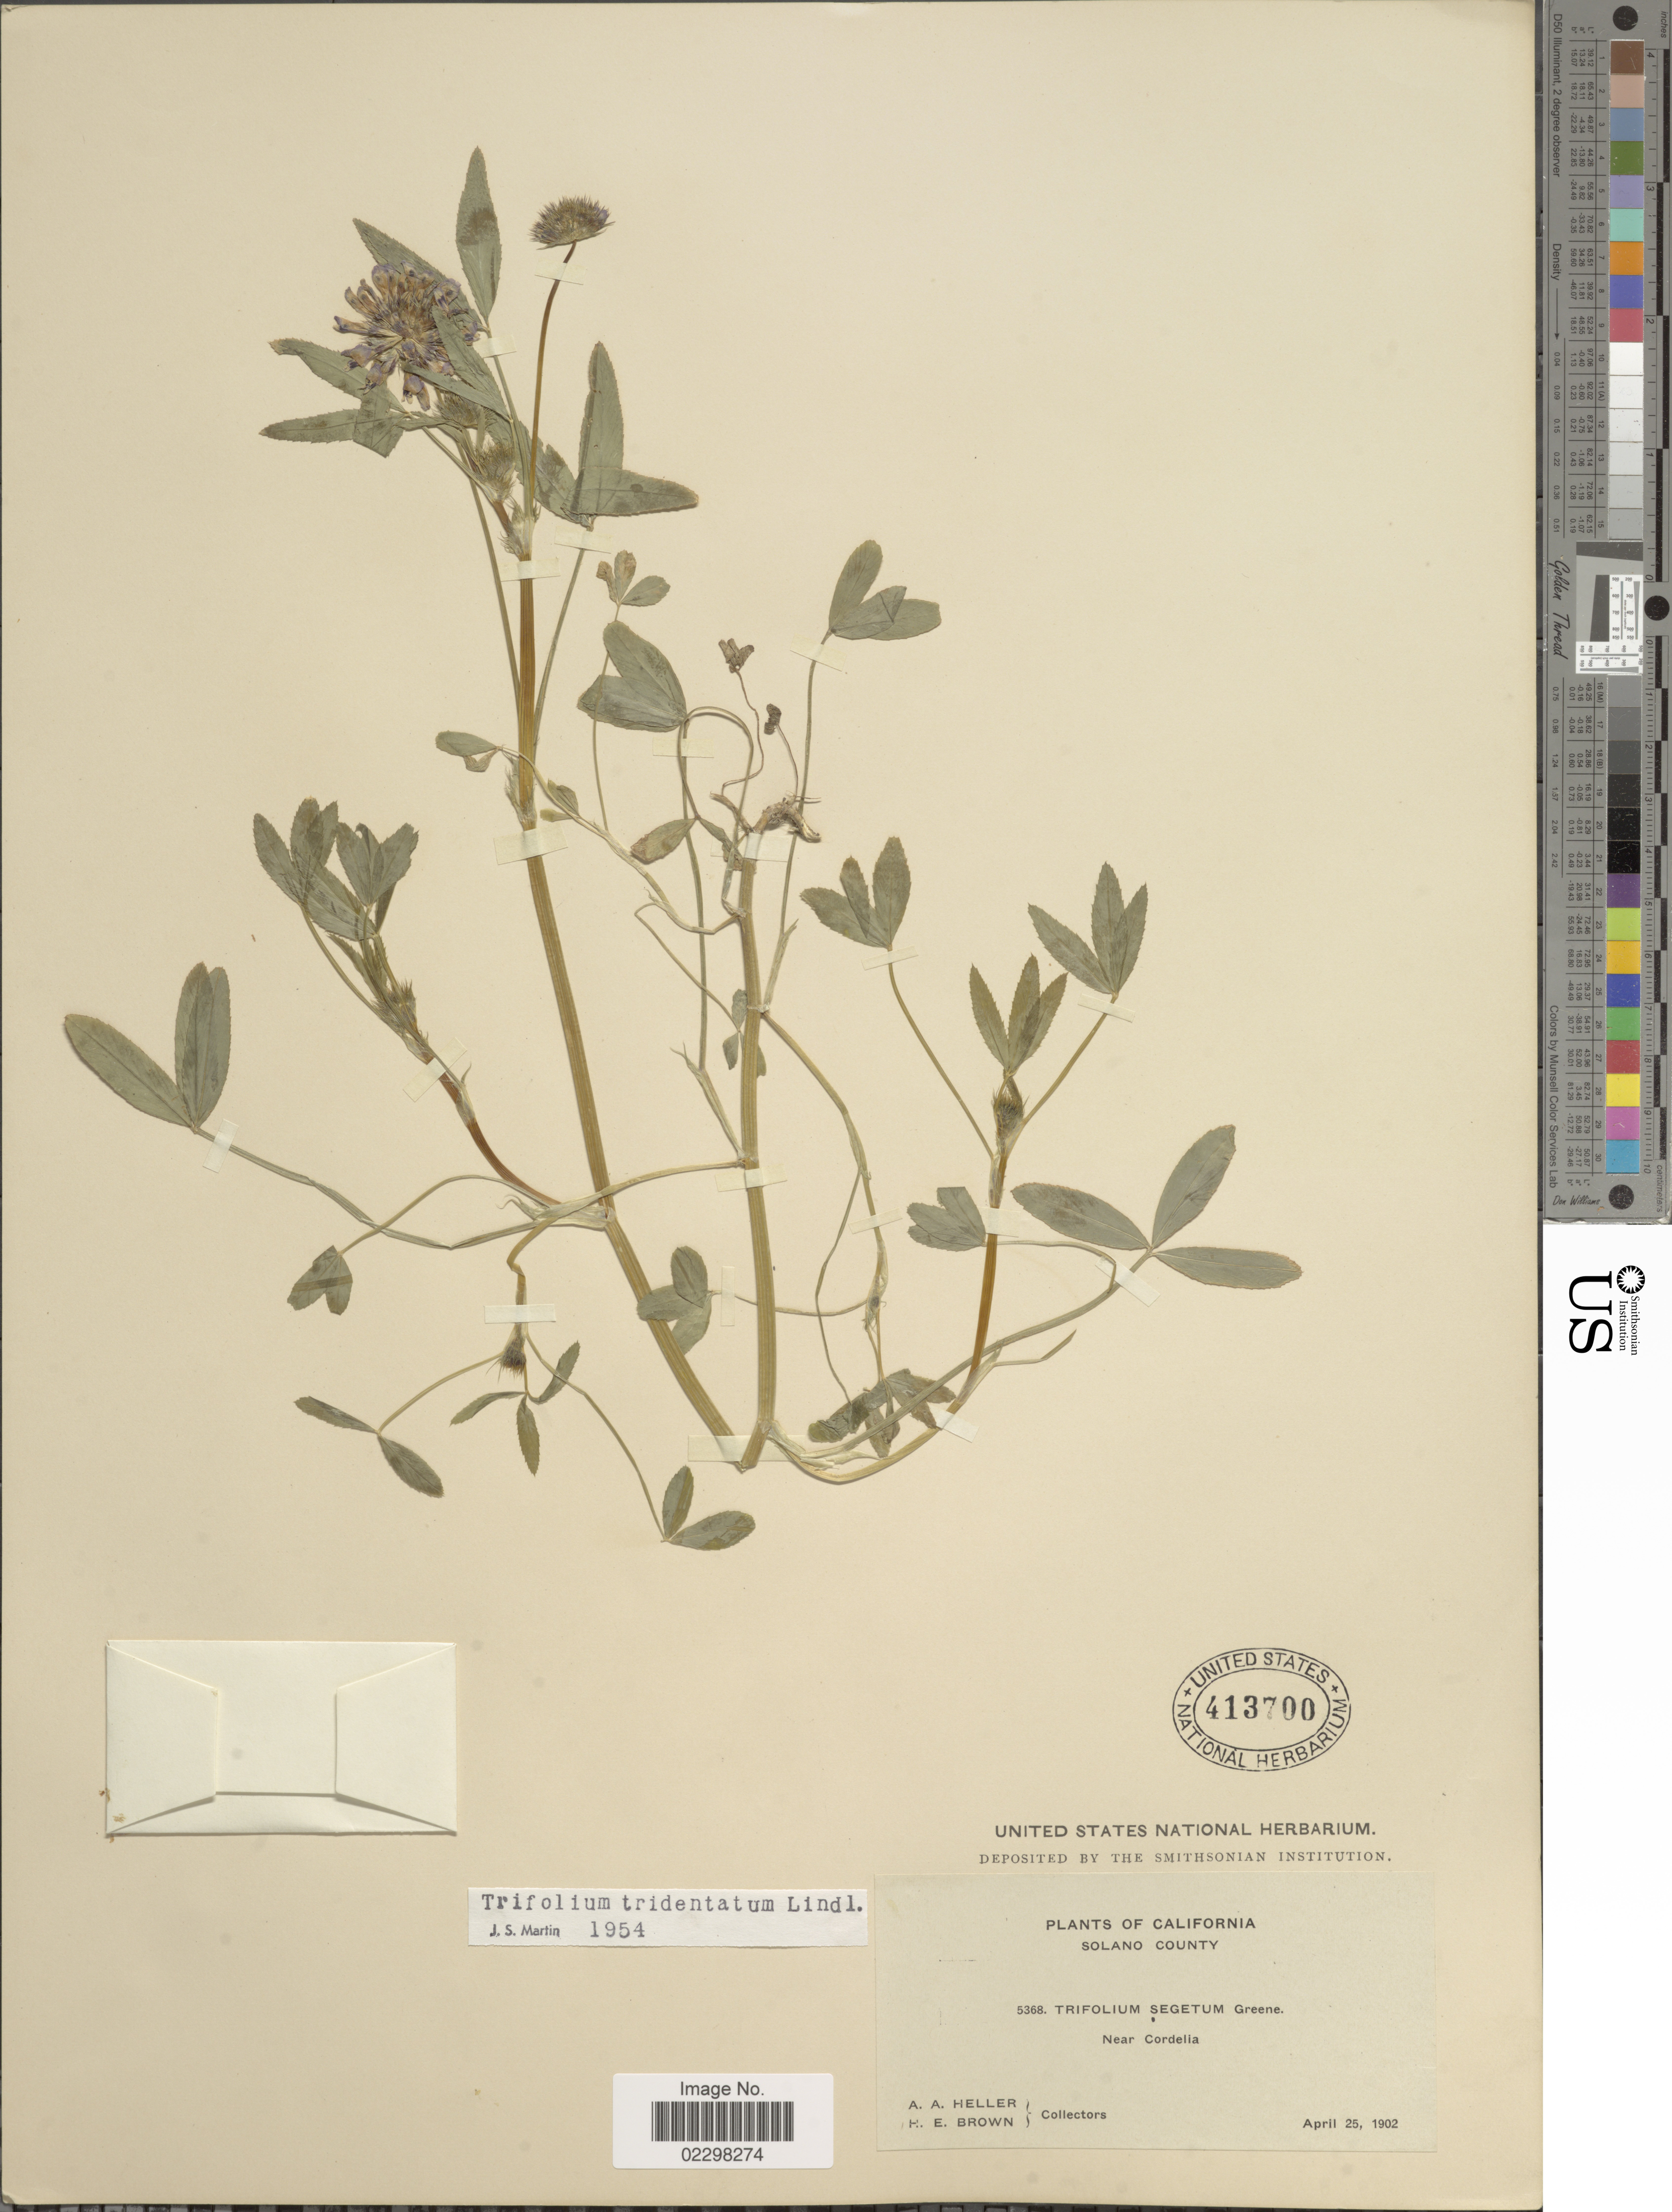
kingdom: Plantae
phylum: Tracheophyta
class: Magnoliopsida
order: Fabales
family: Fabaceae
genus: Trifolium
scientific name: Trifolium tridentatum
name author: Lindl.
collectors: A. A. Heller & H. E. Brown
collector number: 5368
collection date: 1902-04-25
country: United States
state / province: California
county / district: Solano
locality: Solano County, Near Cordelia.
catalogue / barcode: US 413700